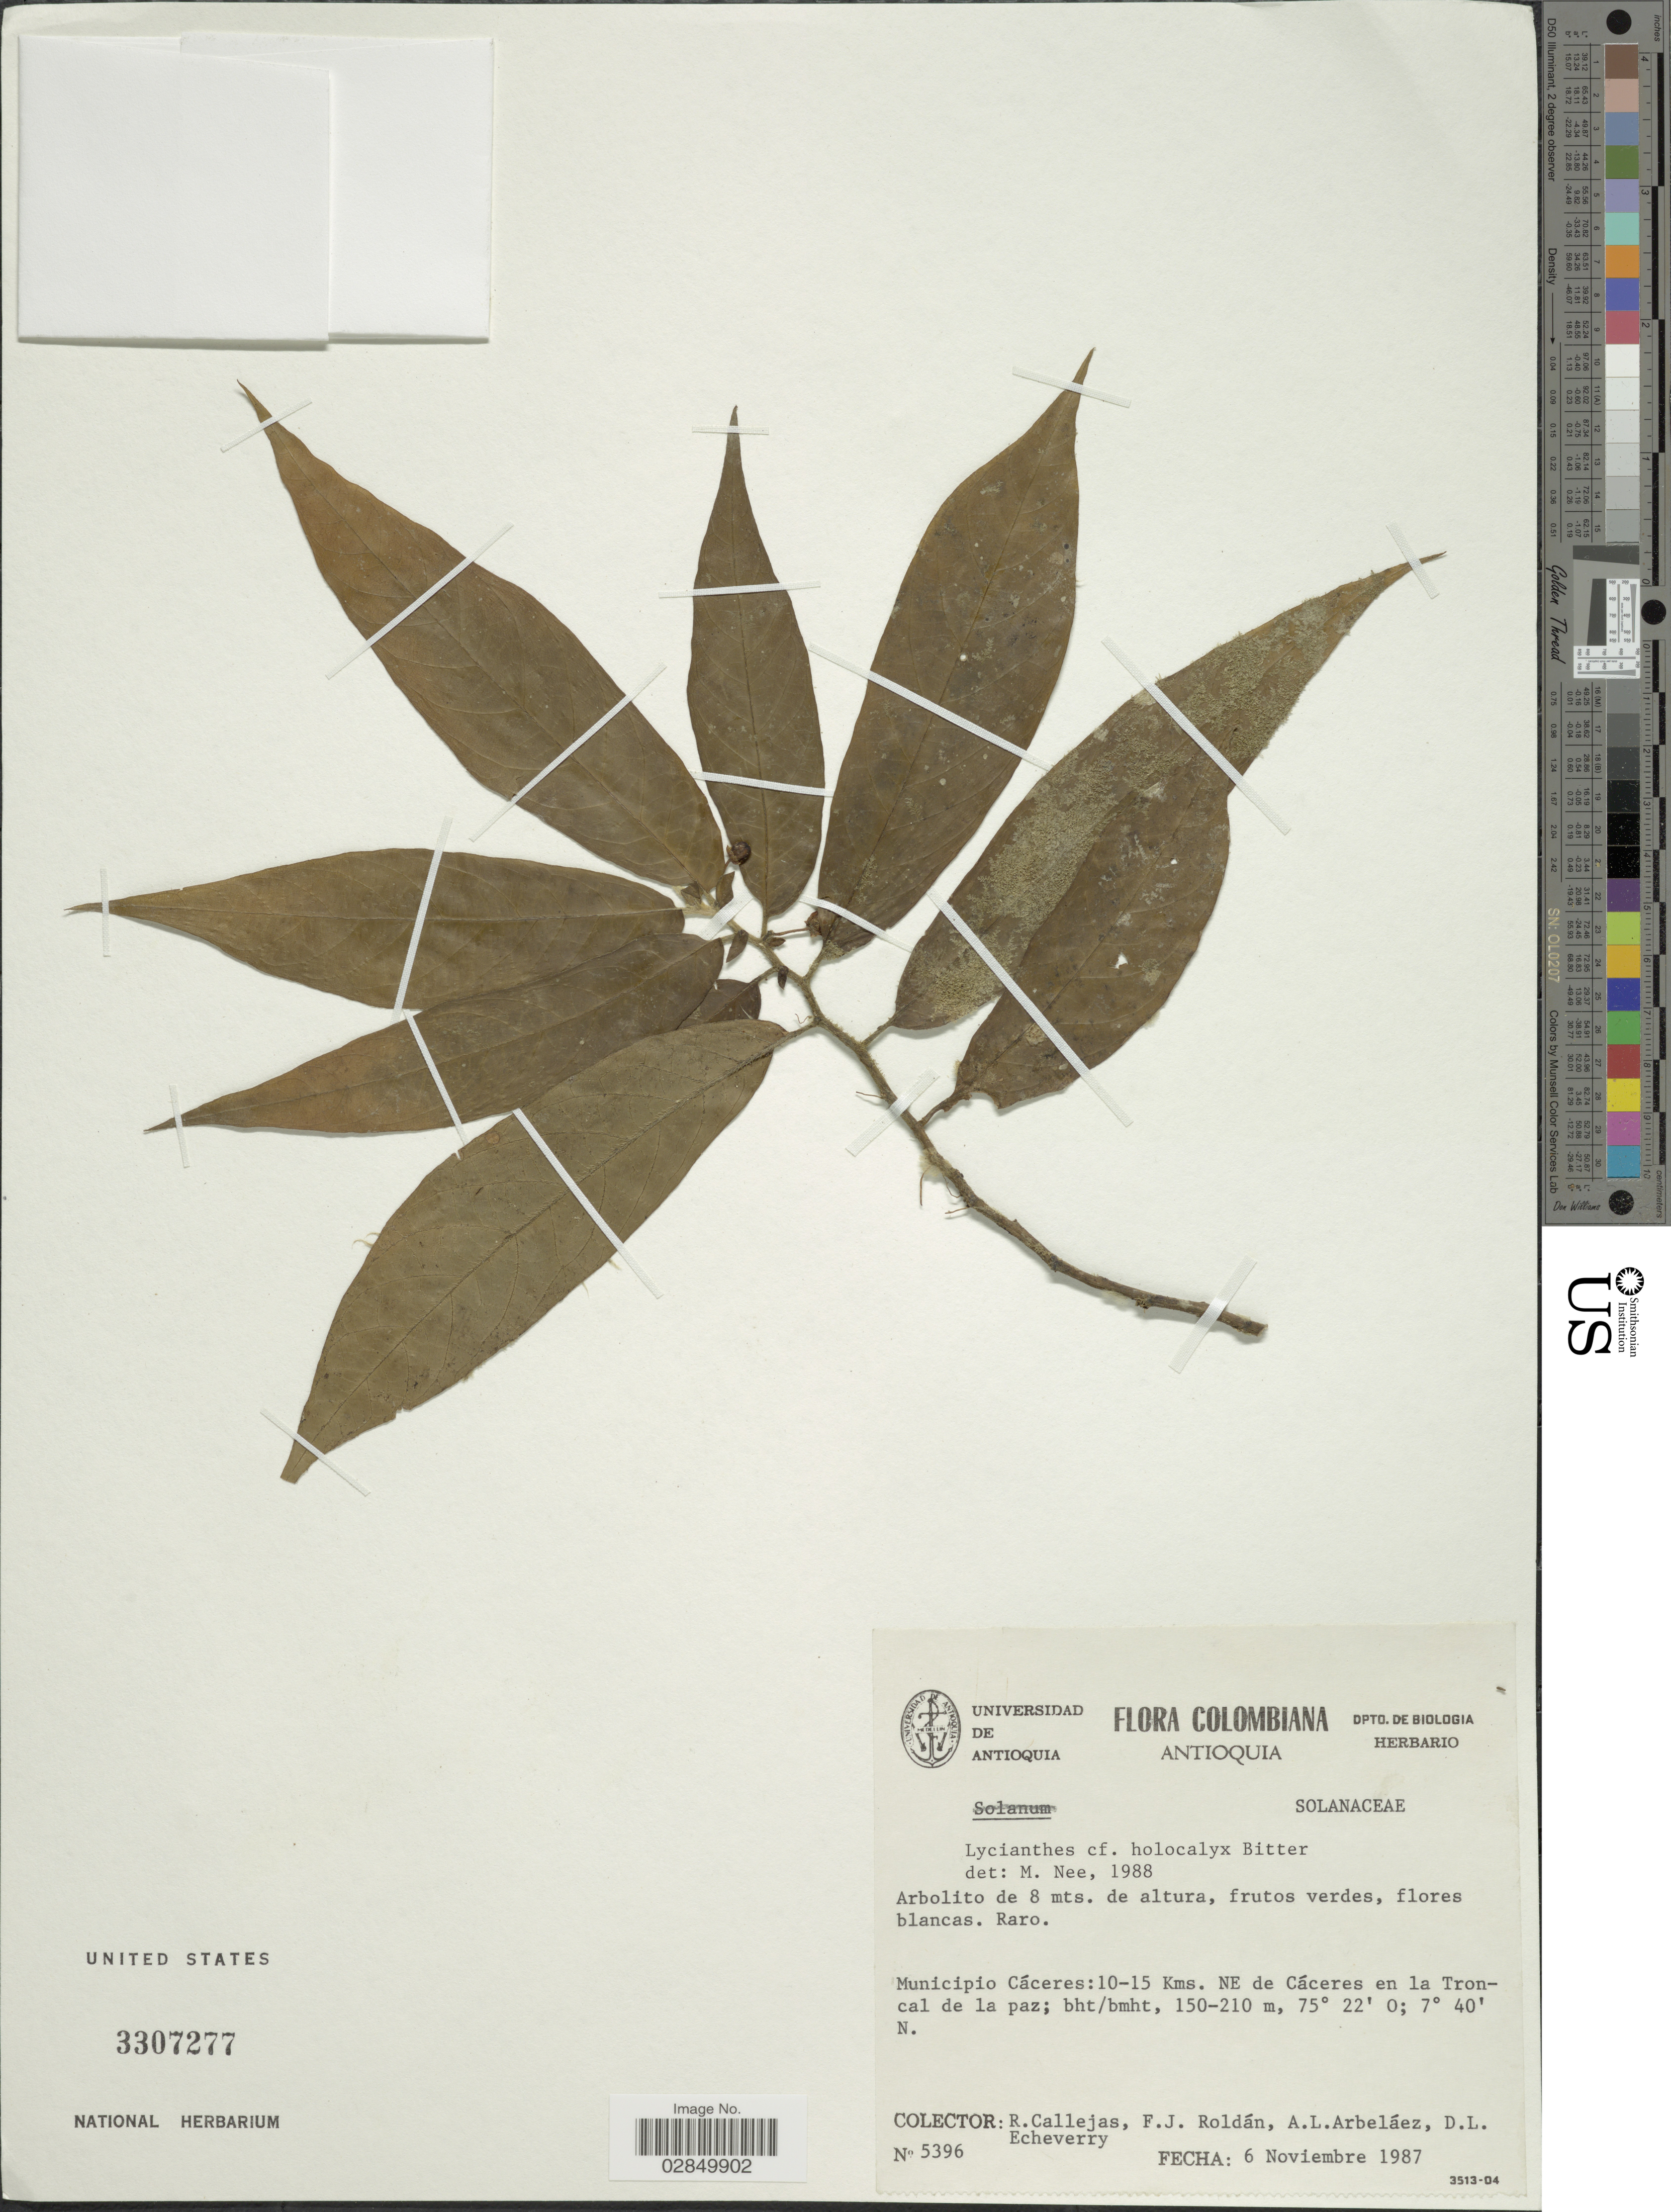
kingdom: Plantae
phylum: Tracheophyta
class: Magnoliopsida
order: Solanales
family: Solanaceae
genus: Lycianthes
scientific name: Lycianthes sp.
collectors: R. Callejas, F. J. Roldán, A. Arbeláez Alvarez & D. Echeverry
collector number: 5396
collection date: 1987-11-06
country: Colombia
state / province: Antioquia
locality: Municipio Cáceres, 10-15 Kms. NE de Cáceres en la Troncal de la paz, bht/bmht.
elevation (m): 150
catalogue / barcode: US 3307277